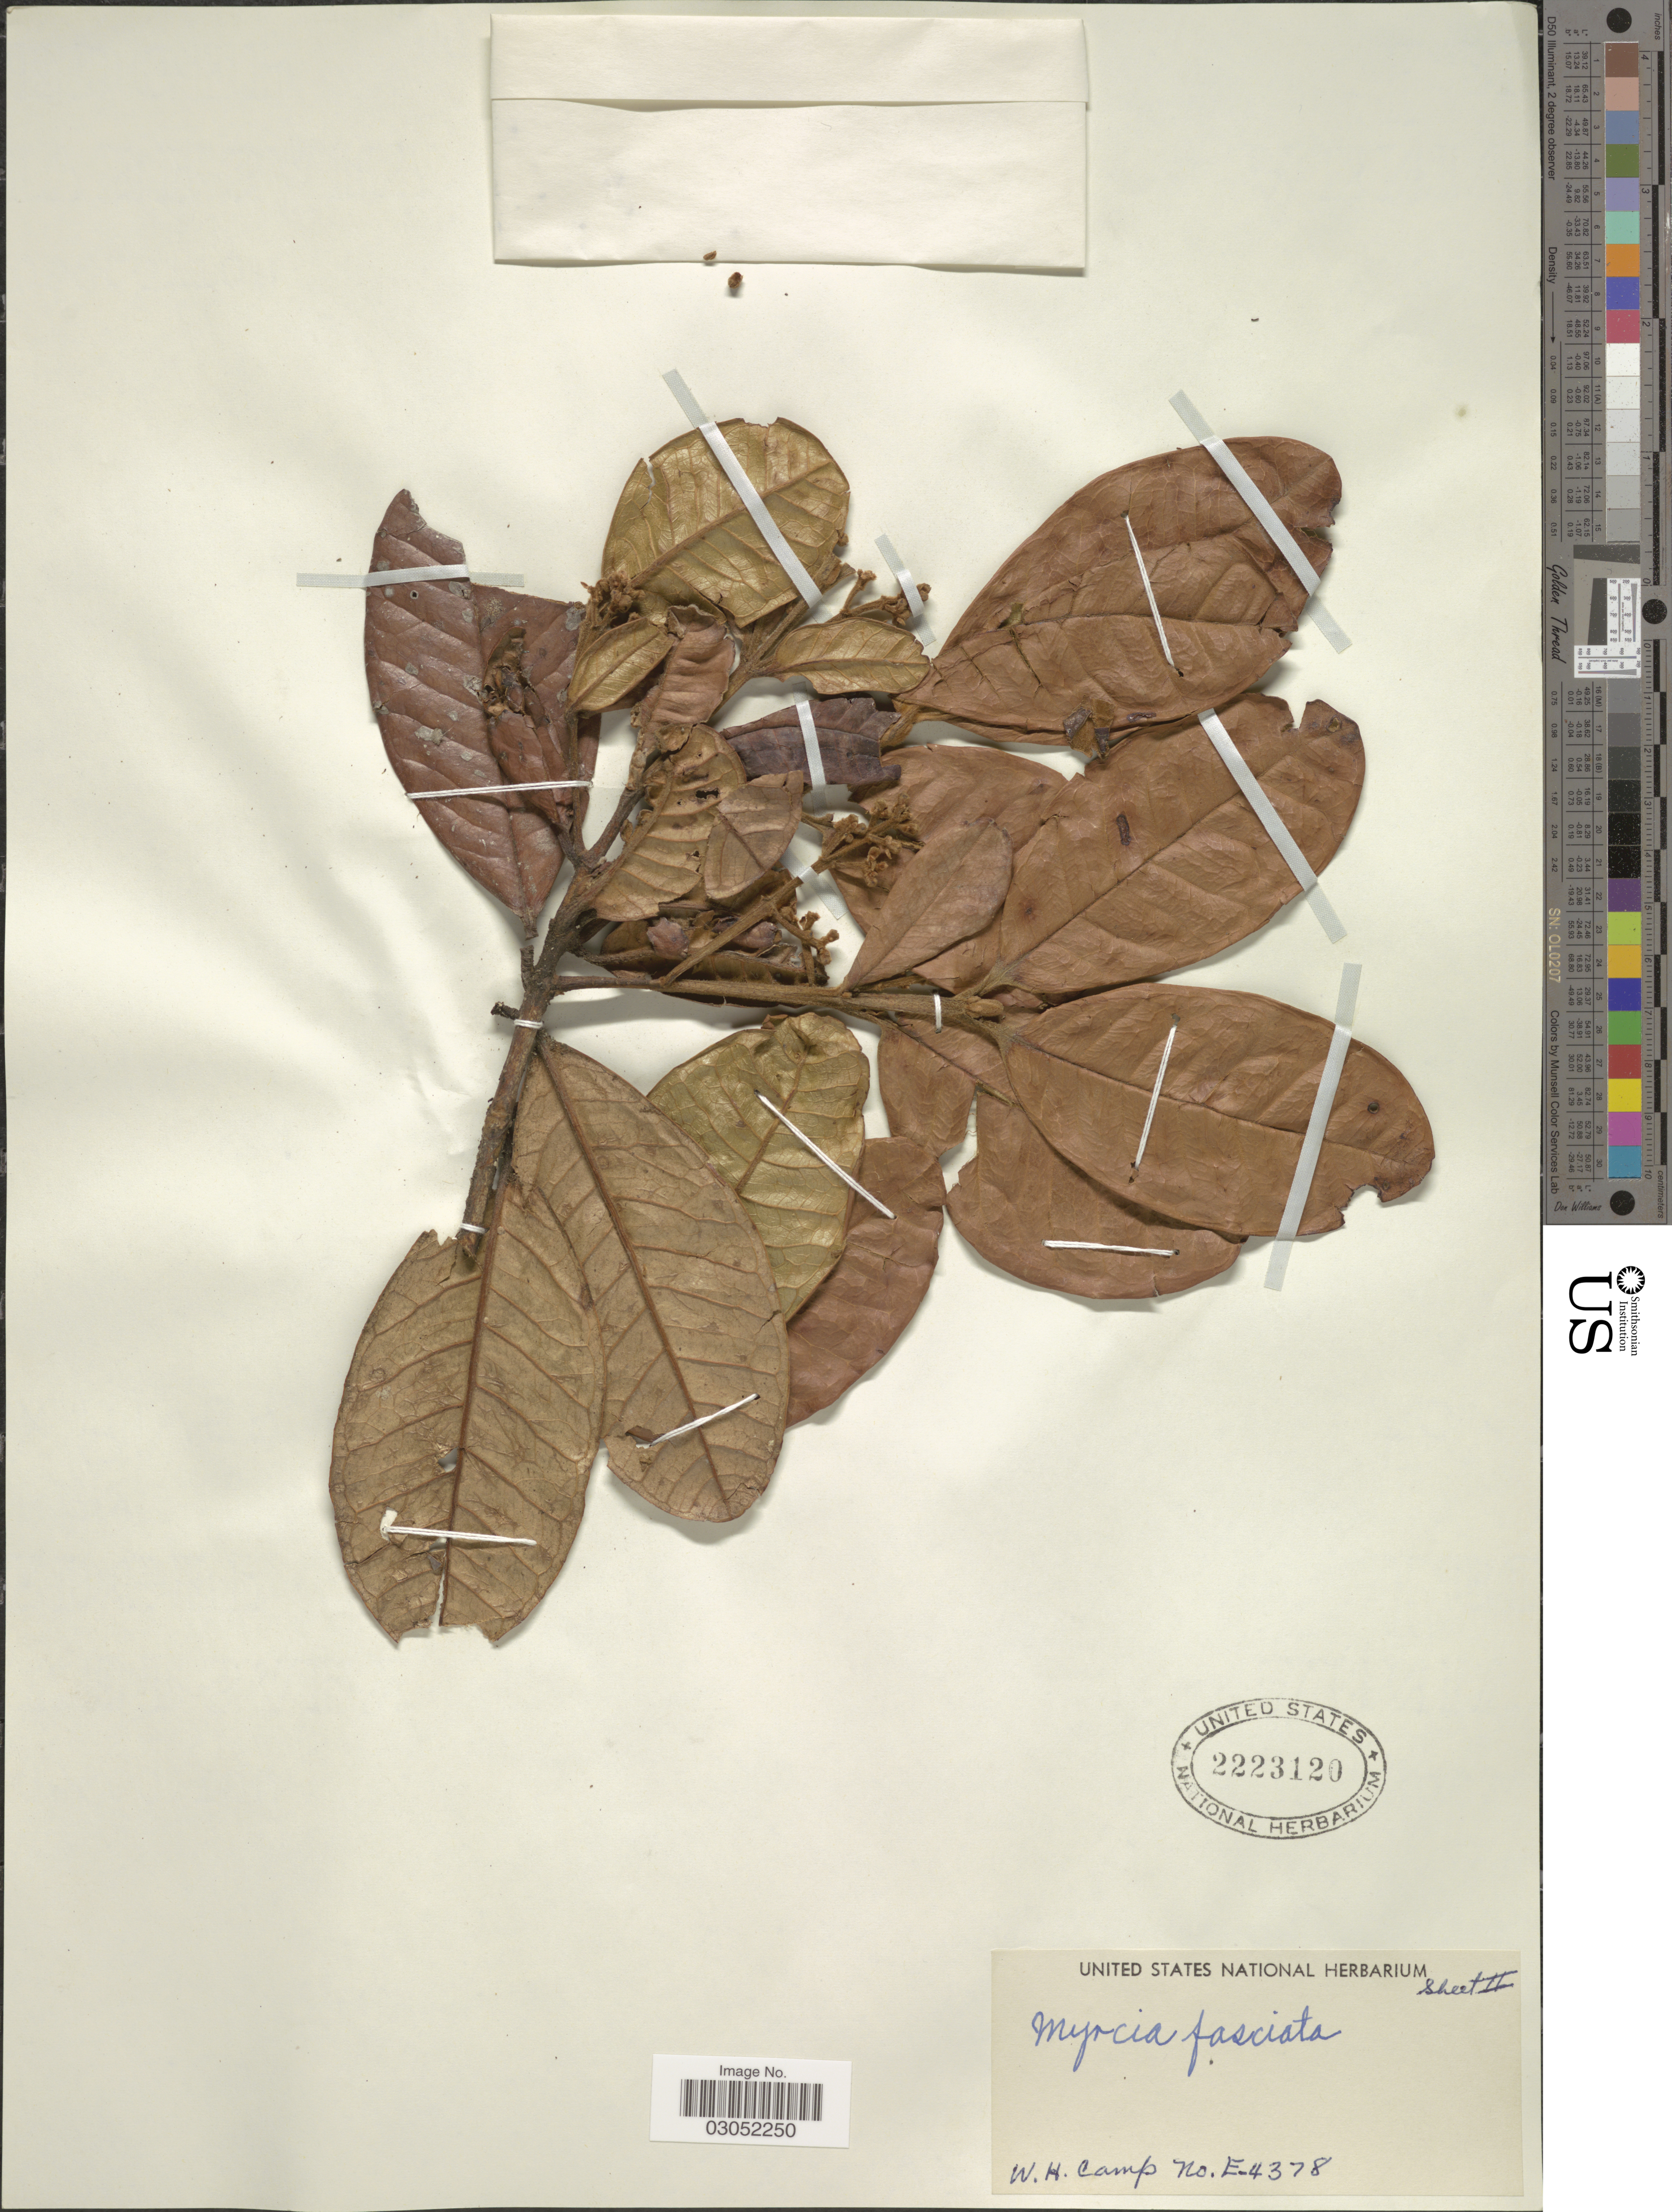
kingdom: Plantae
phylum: Tracheophyta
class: Magnoliopsida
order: Myrtales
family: Myrtaceae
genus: Myrcia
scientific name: Myrcia fasciata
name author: McVaugh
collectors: W. H. Camp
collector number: E-4378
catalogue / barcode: US 2223120